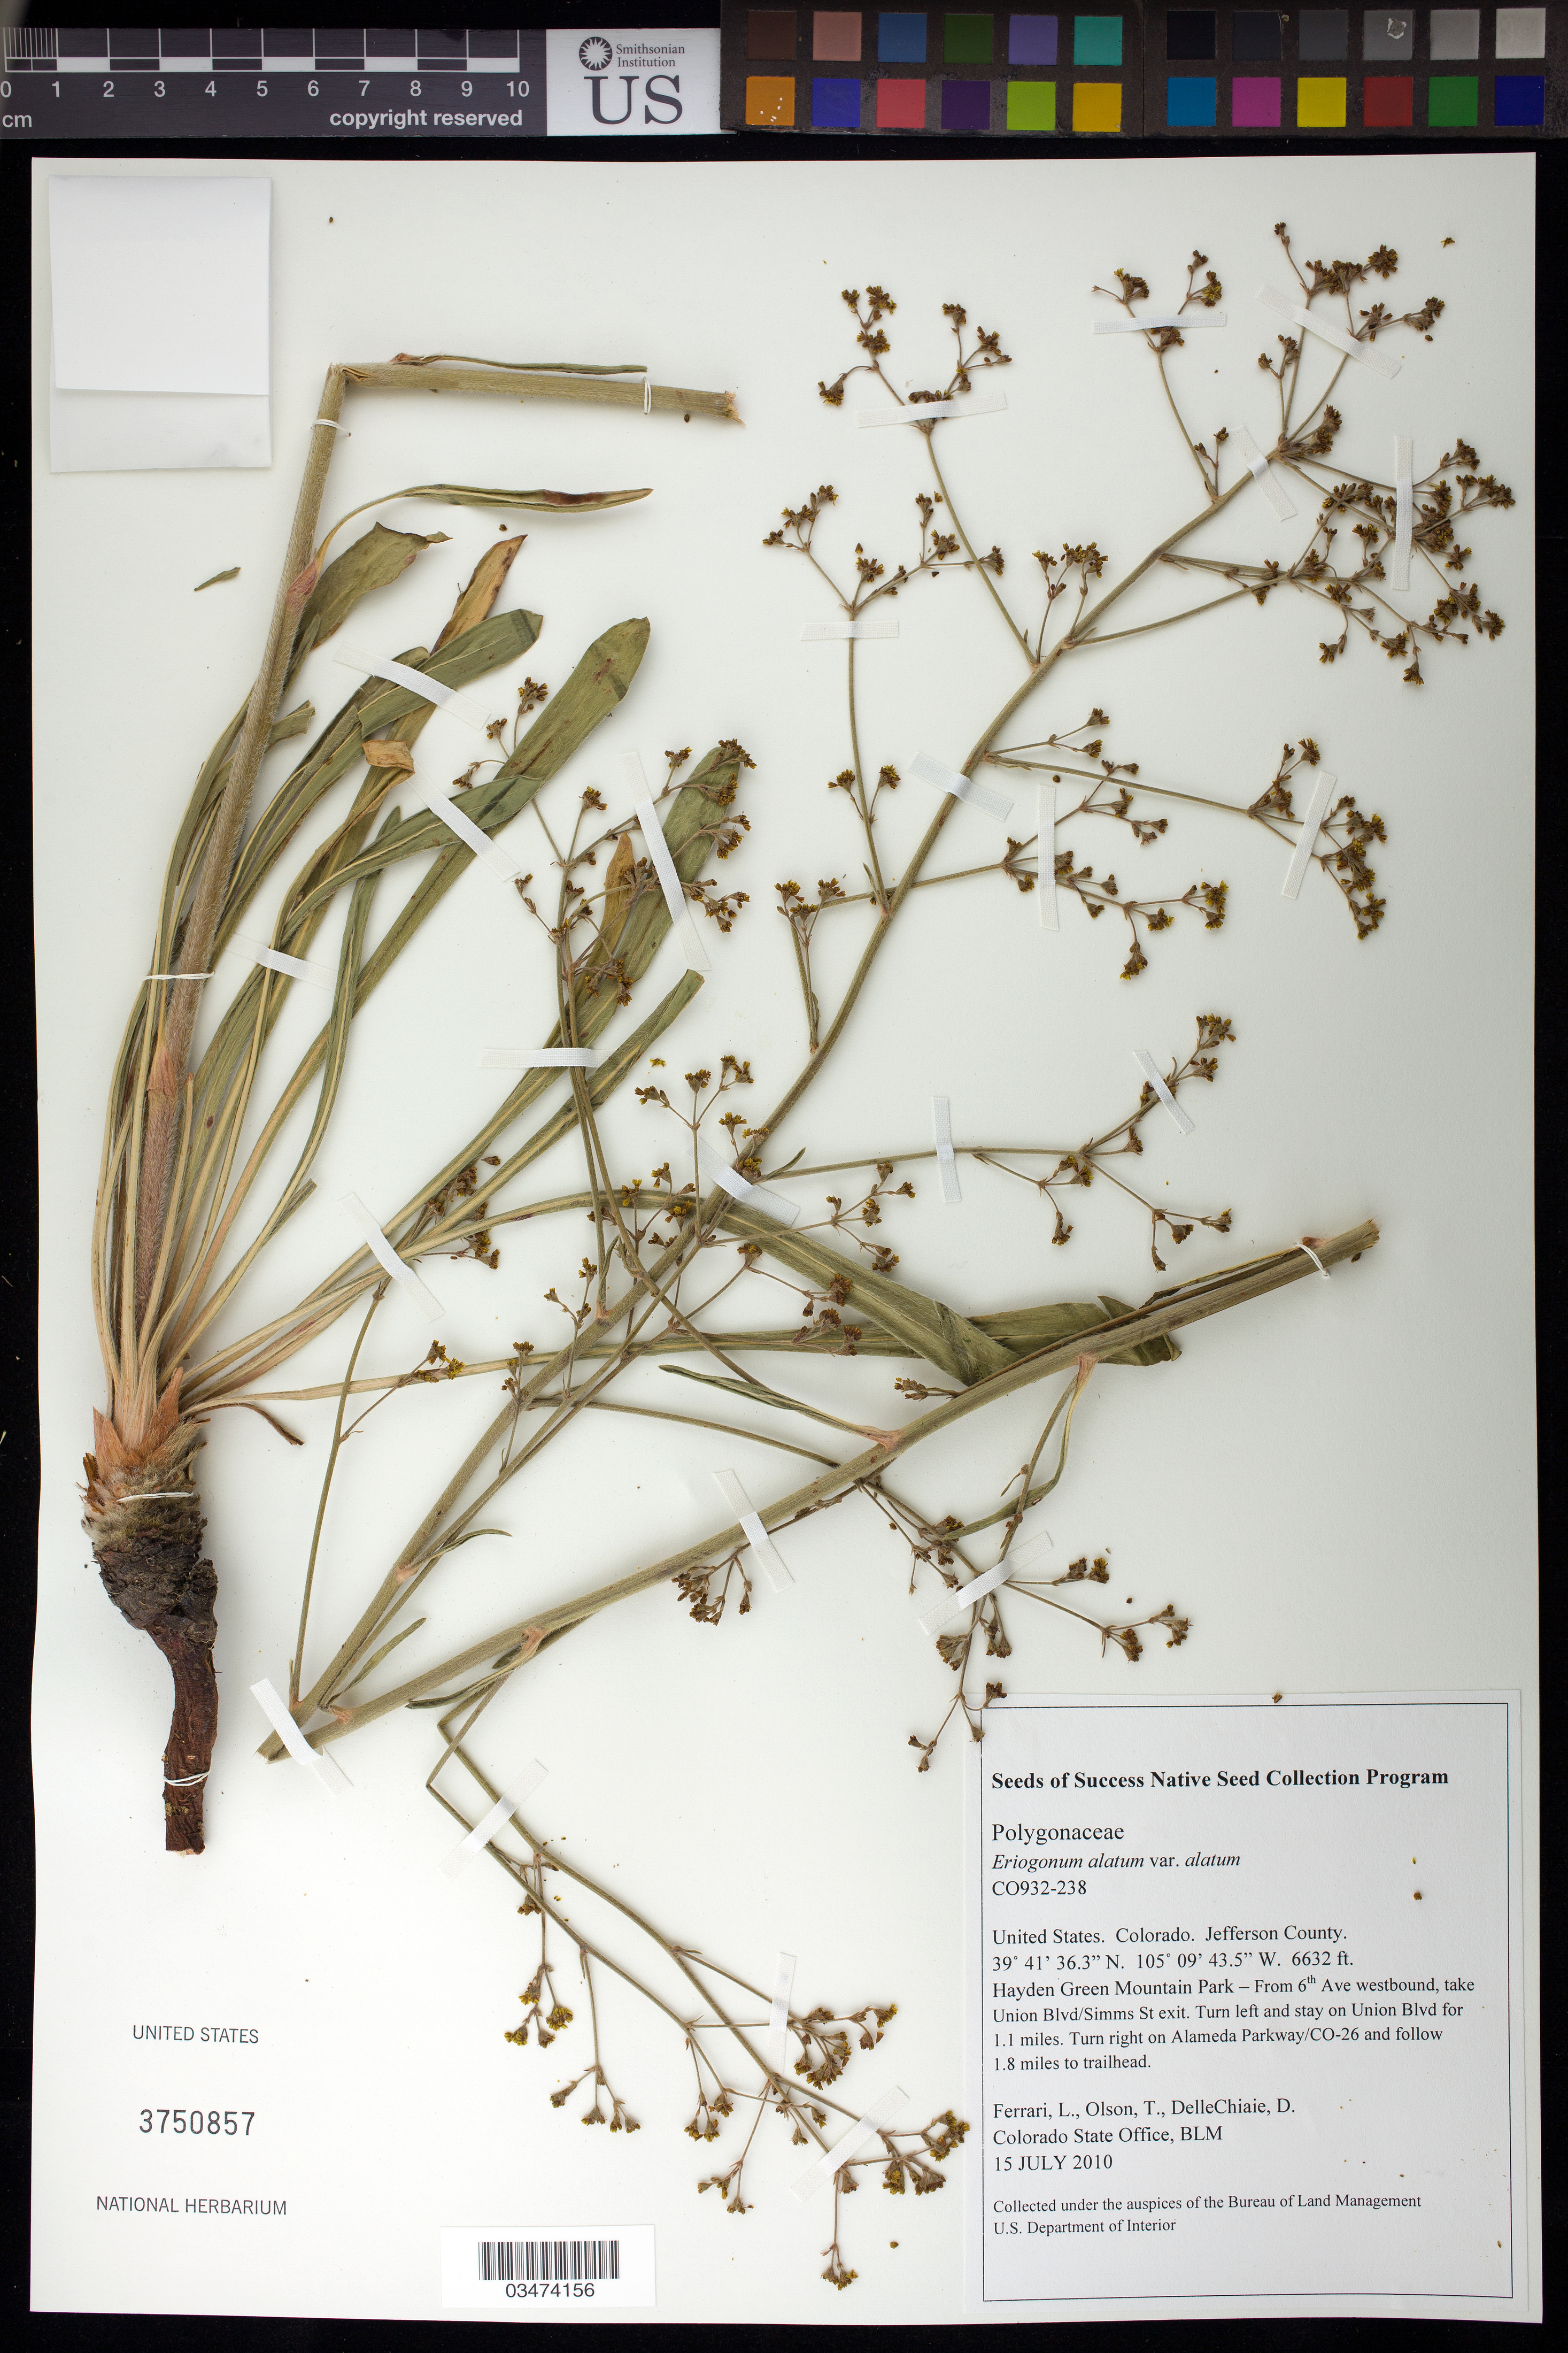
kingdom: Plantae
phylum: Tracheophyta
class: Magnoliopsida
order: Caryophyllales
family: Polygonaceae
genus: Eriogonum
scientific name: Eriogonum alatum var. alatum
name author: Torr.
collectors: L. Ferrari, T. Olson & D. DelleChiaie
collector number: CO932-238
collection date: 2010-07-15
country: United States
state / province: Colorado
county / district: Jefferson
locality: Hayden Green Mountain Park, 1.8 miles on Alameda Parkway/CO-26 to trailhead.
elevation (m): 2021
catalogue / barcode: US 3750857